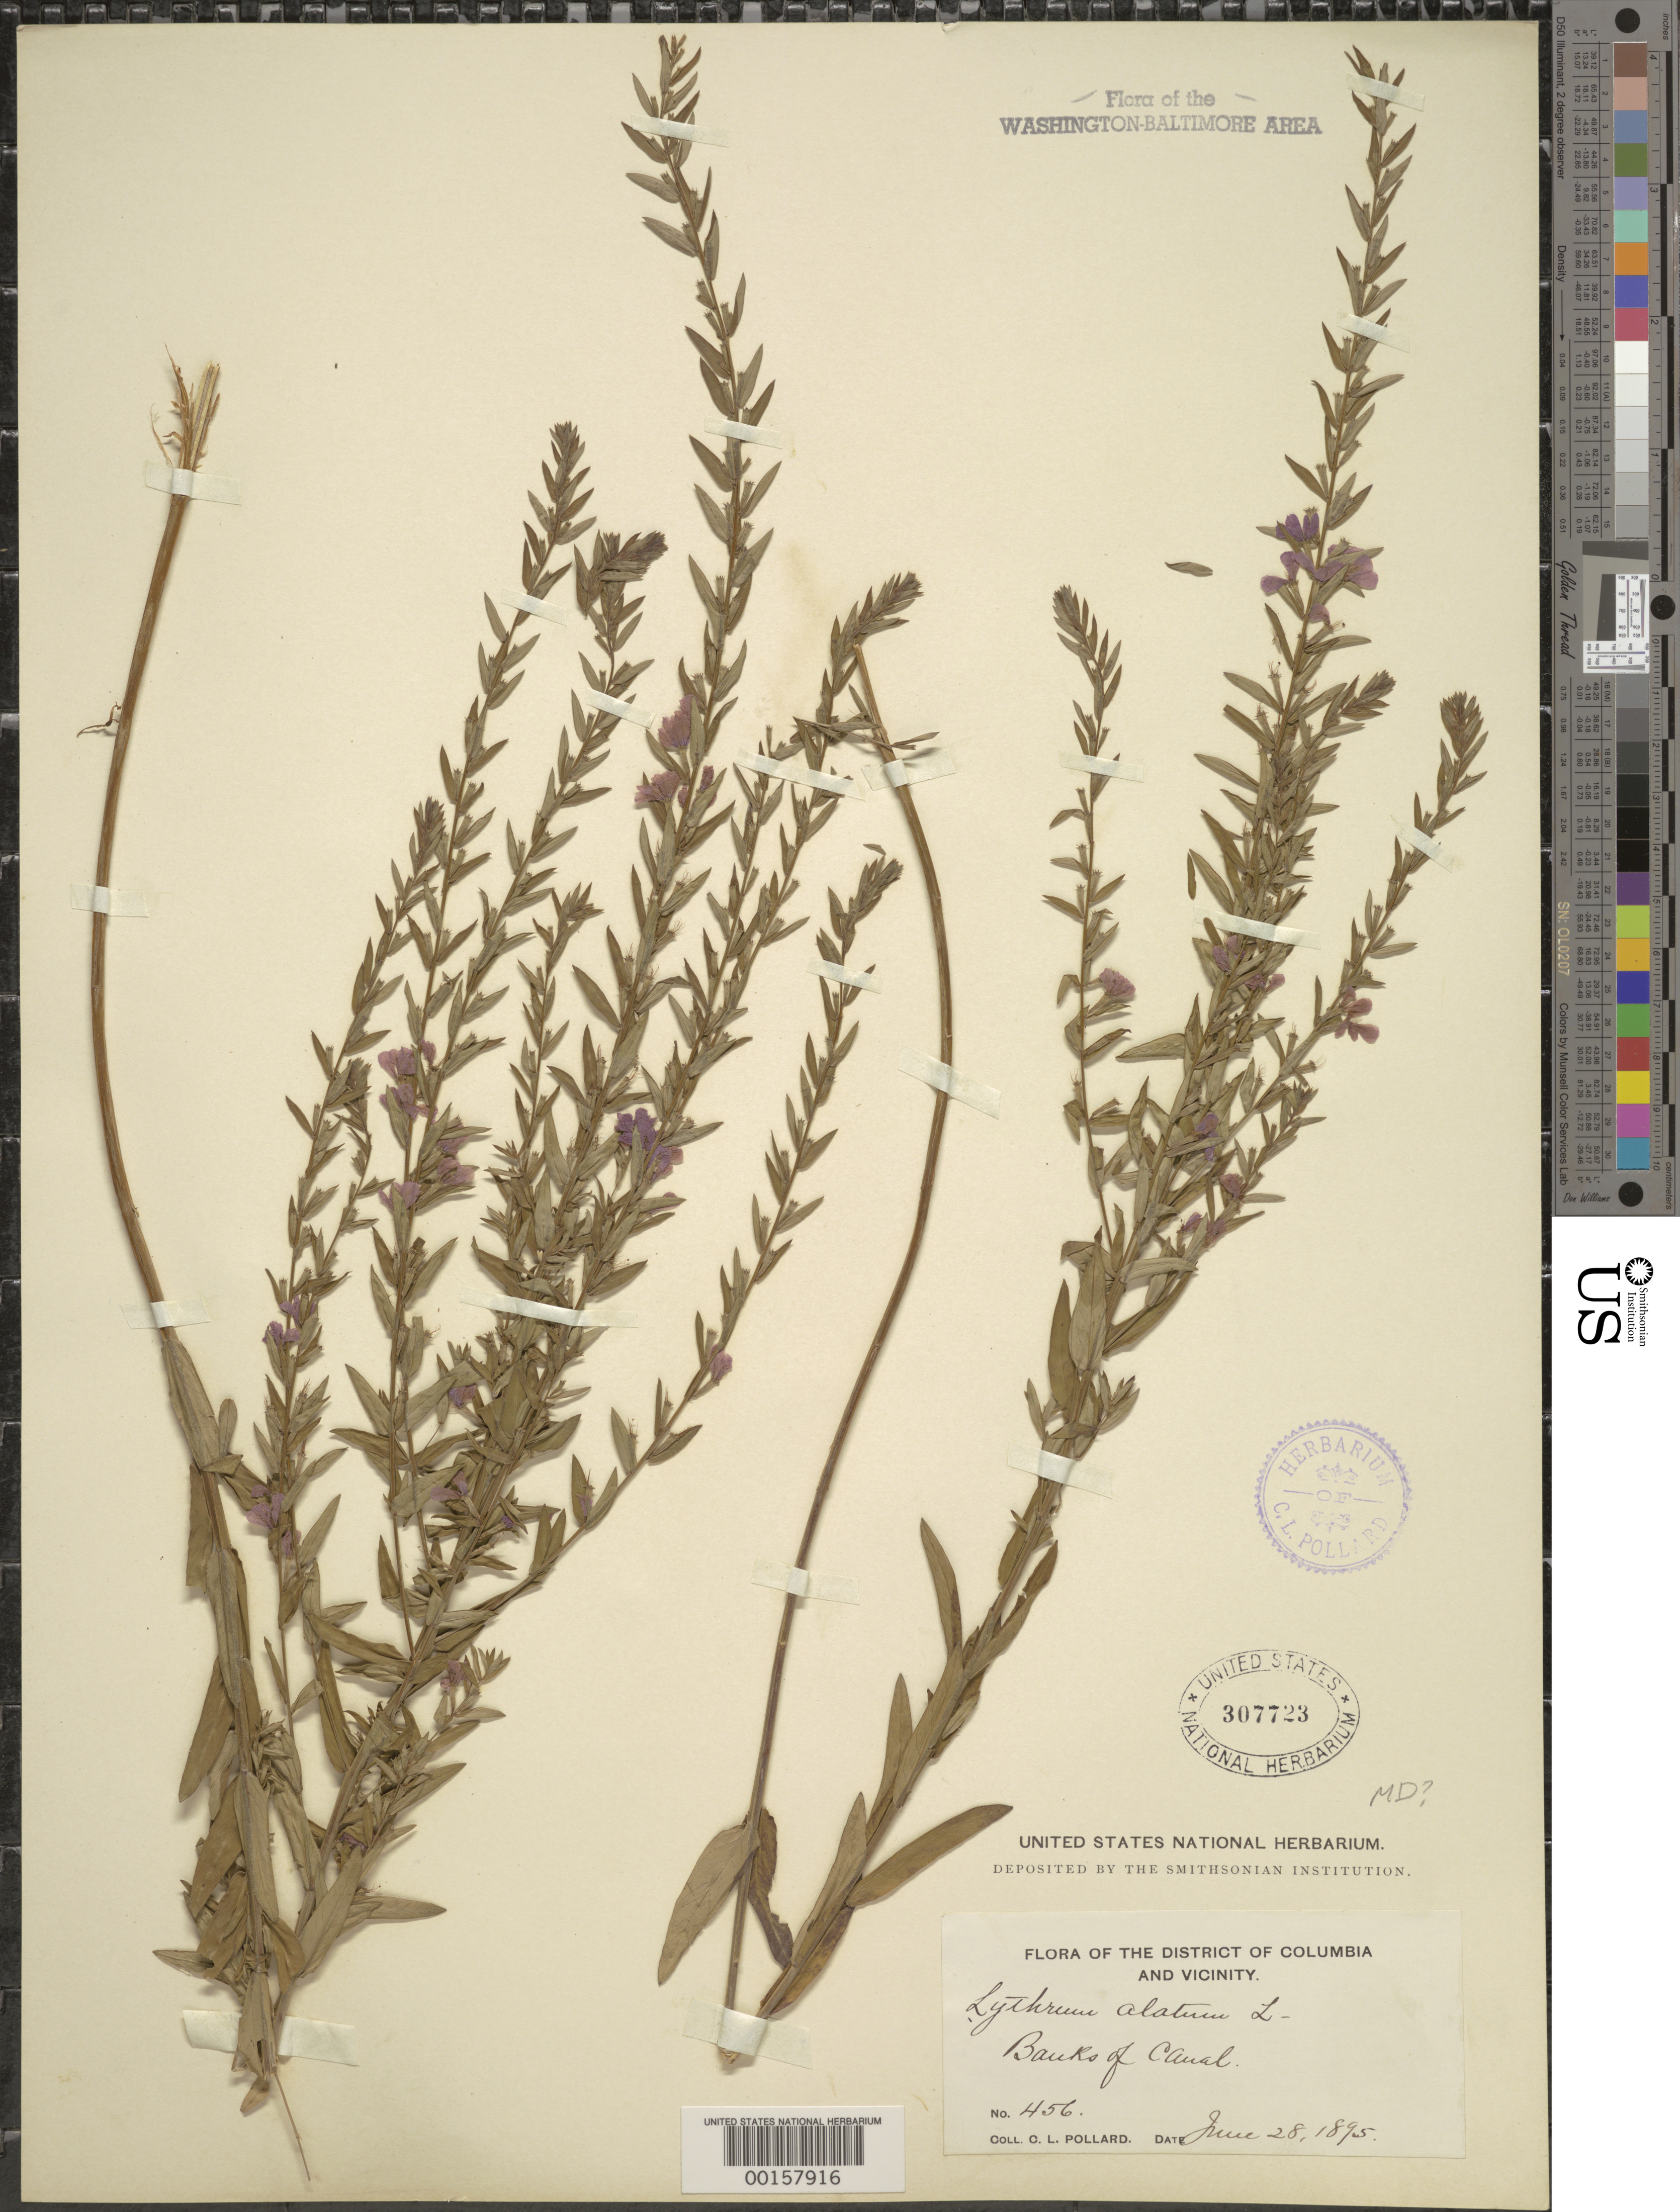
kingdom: Plantae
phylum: Tracheophyta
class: Magnoliopsida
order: Myrtales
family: Lythraceae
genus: Lythrum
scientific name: Lythrum alatum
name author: Pursh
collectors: C. L. Pollard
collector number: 456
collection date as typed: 28 Jun 1895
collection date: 1895-06-28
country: United States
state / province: Maryland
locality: Canal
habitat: Banks of river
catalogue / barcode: US 307723